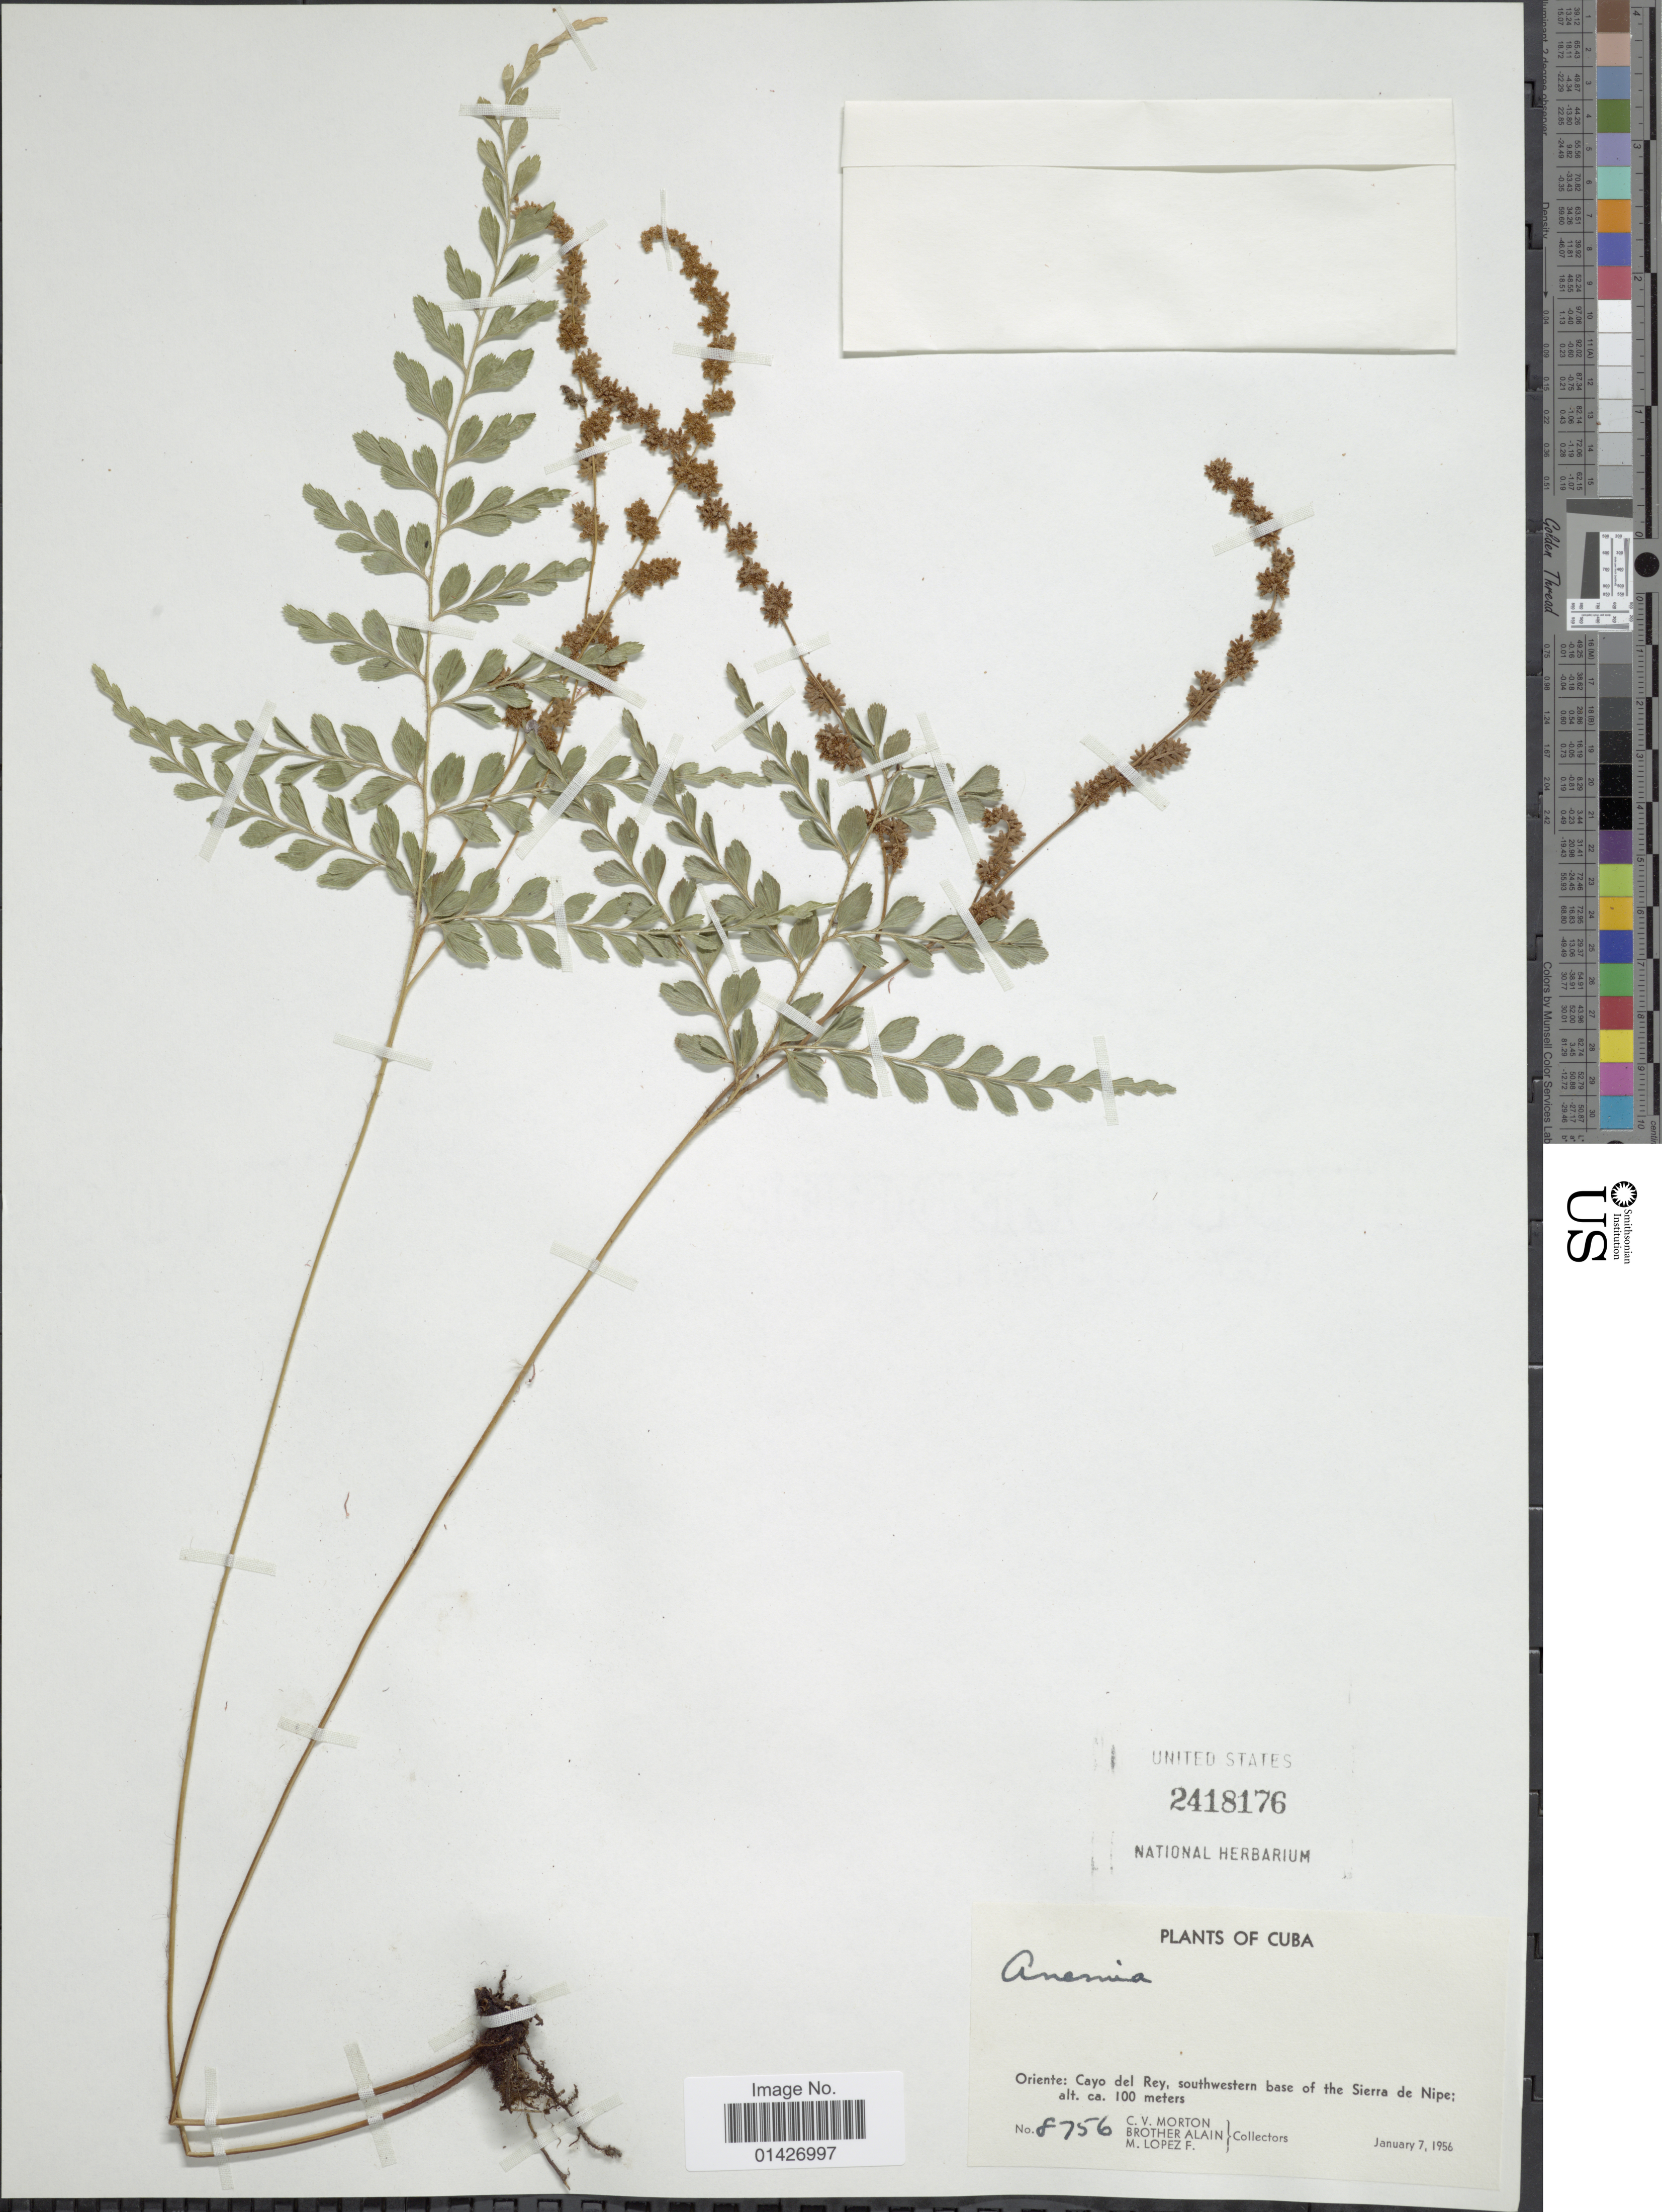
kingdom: Plantae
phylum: Tracheophyta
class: Polypodiopsida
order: Schizaeales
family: Anemiaceae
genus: Anemia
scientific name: Anemia adiantifolia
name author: (L.) Sw.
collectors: C. V. Morton, Bro. Alain - DO NOT USE & M. Lopéz-F.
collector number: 8756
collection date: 1956-01-07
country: Cuba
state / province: Oriente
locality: Cayo del Rey, southwestern base of the Sierra de Nipe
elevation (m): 100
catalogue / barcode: US 2418176